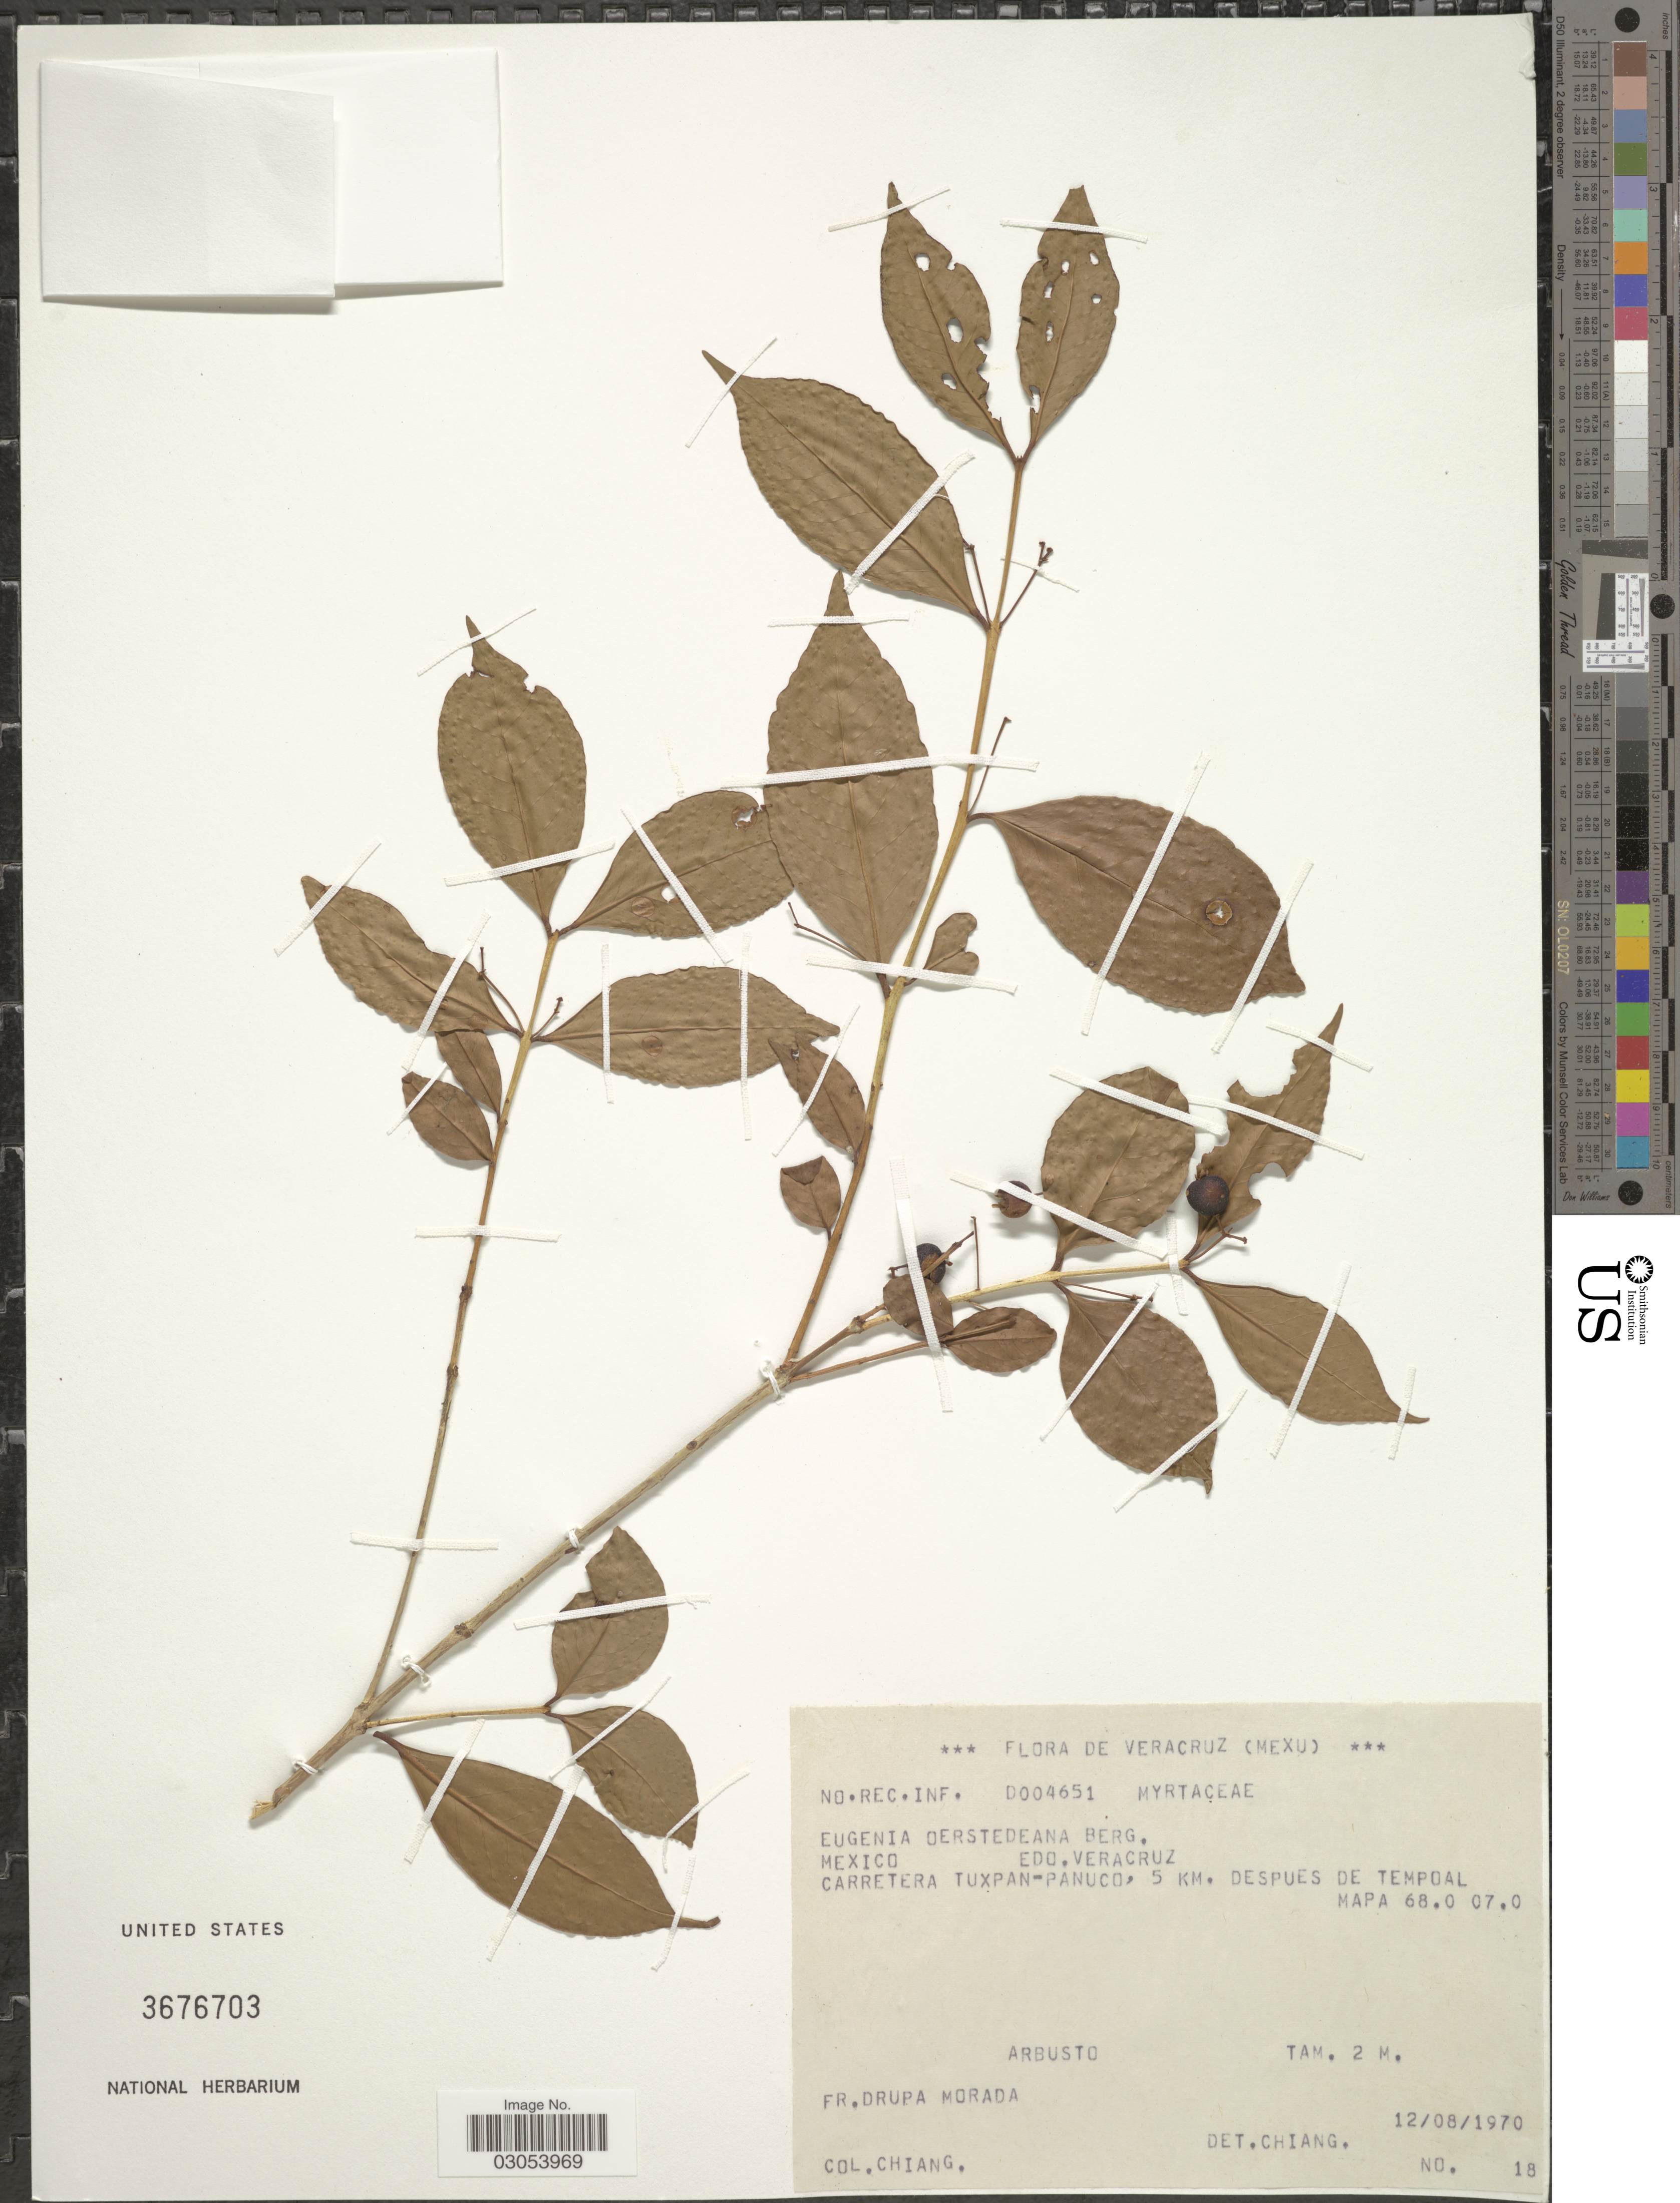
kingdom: Plantae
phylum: Tracheophyta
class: Magnoliopsida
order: Myrtales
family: Myrtaceae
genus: Eugenia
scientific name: Eugenia oerstediana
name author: O. Berg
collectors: -. Chiang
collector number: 18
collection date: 1970-08-12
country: Mexico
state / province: Veracruz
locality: Edo. Veracruz, Carretera Tuxpan-Panuco, 5 km. despues de Tempoal, Mapa 68.0 07.0.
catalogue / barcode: US 3676703